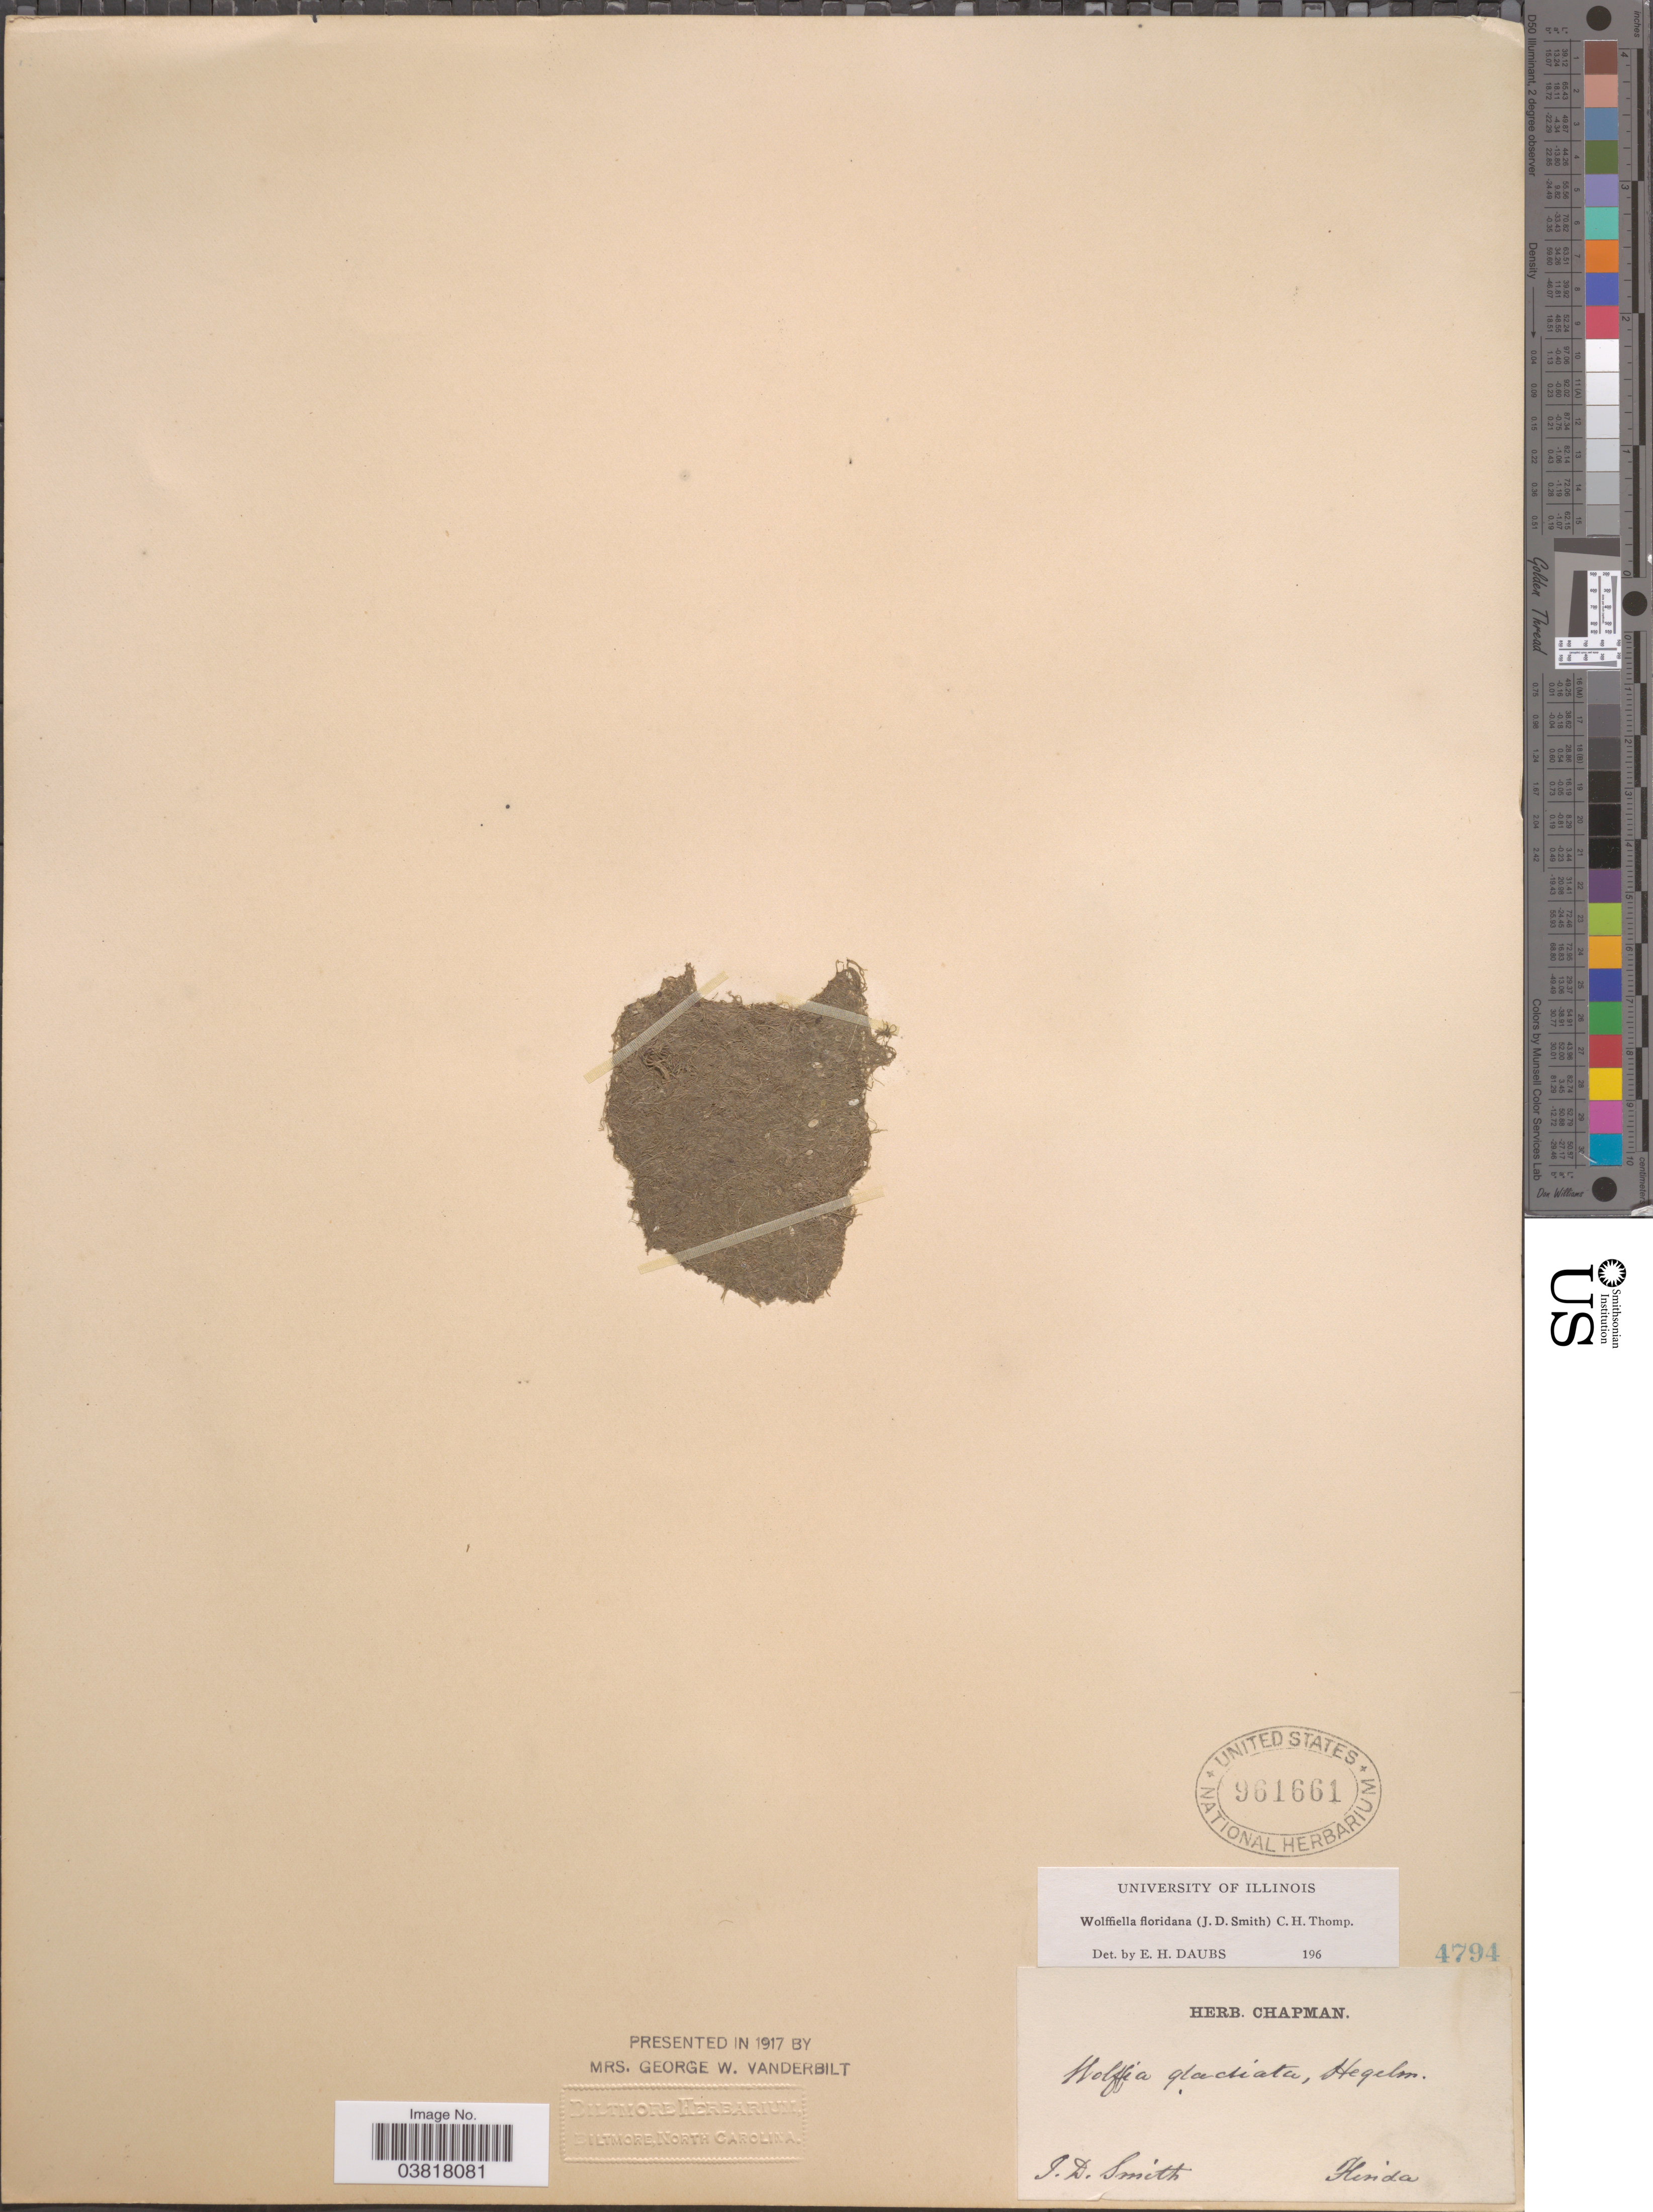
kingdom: Plantae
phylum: Tracheophyta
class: Liliopsida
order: Alismatales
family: Araceae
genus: Wolffiella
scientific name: Wolffiella floridana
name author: (Donn. Sm.) C.H. Thomps.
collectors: J. Donnell Smith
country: United States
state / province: Florida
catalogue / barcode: US 961661